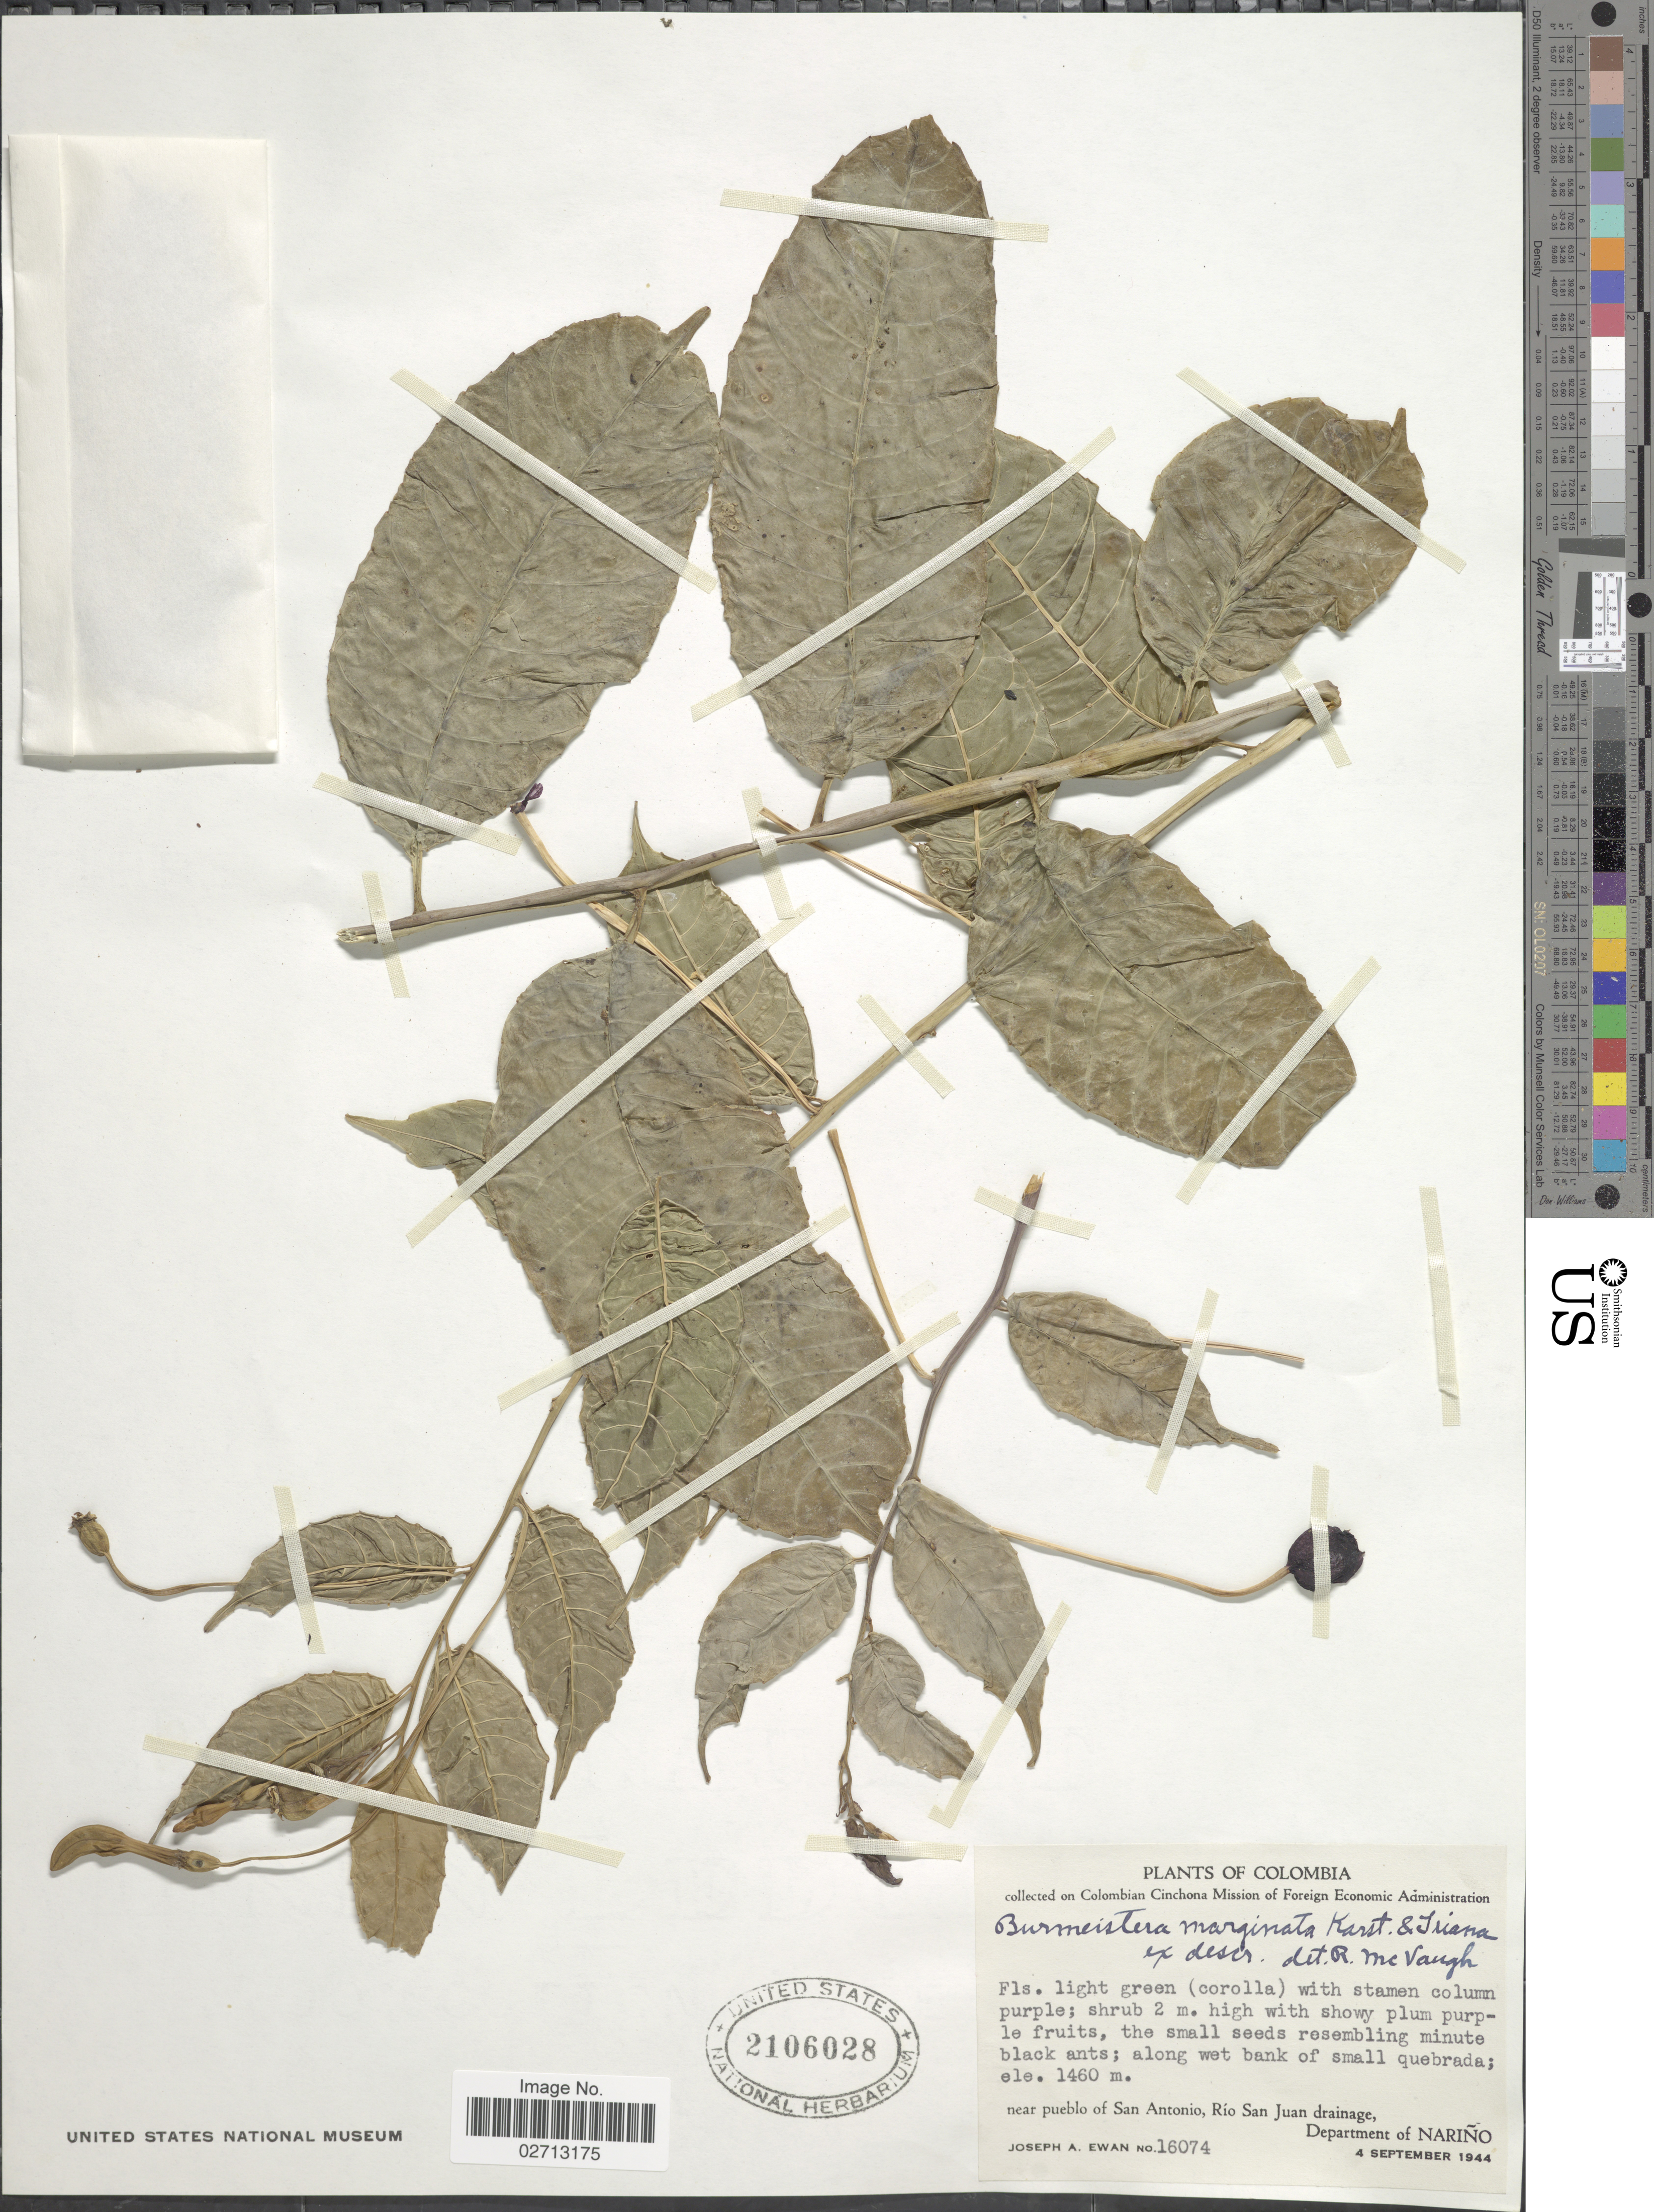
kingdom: Plantae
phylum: Tracheophyta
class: Magnoliopsida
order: Asterales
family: Campanulaceae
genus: Burmeistera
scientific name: Burmeistera marginata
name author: H. Karst.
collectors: J. A. Ewan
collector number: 16074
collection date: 1944-09-04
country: Colombia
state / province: Nariño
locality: Near pueblo of San Antonio, Río San Juan drainage, Department of Nariño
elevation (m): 1460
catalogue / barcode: US 2106028